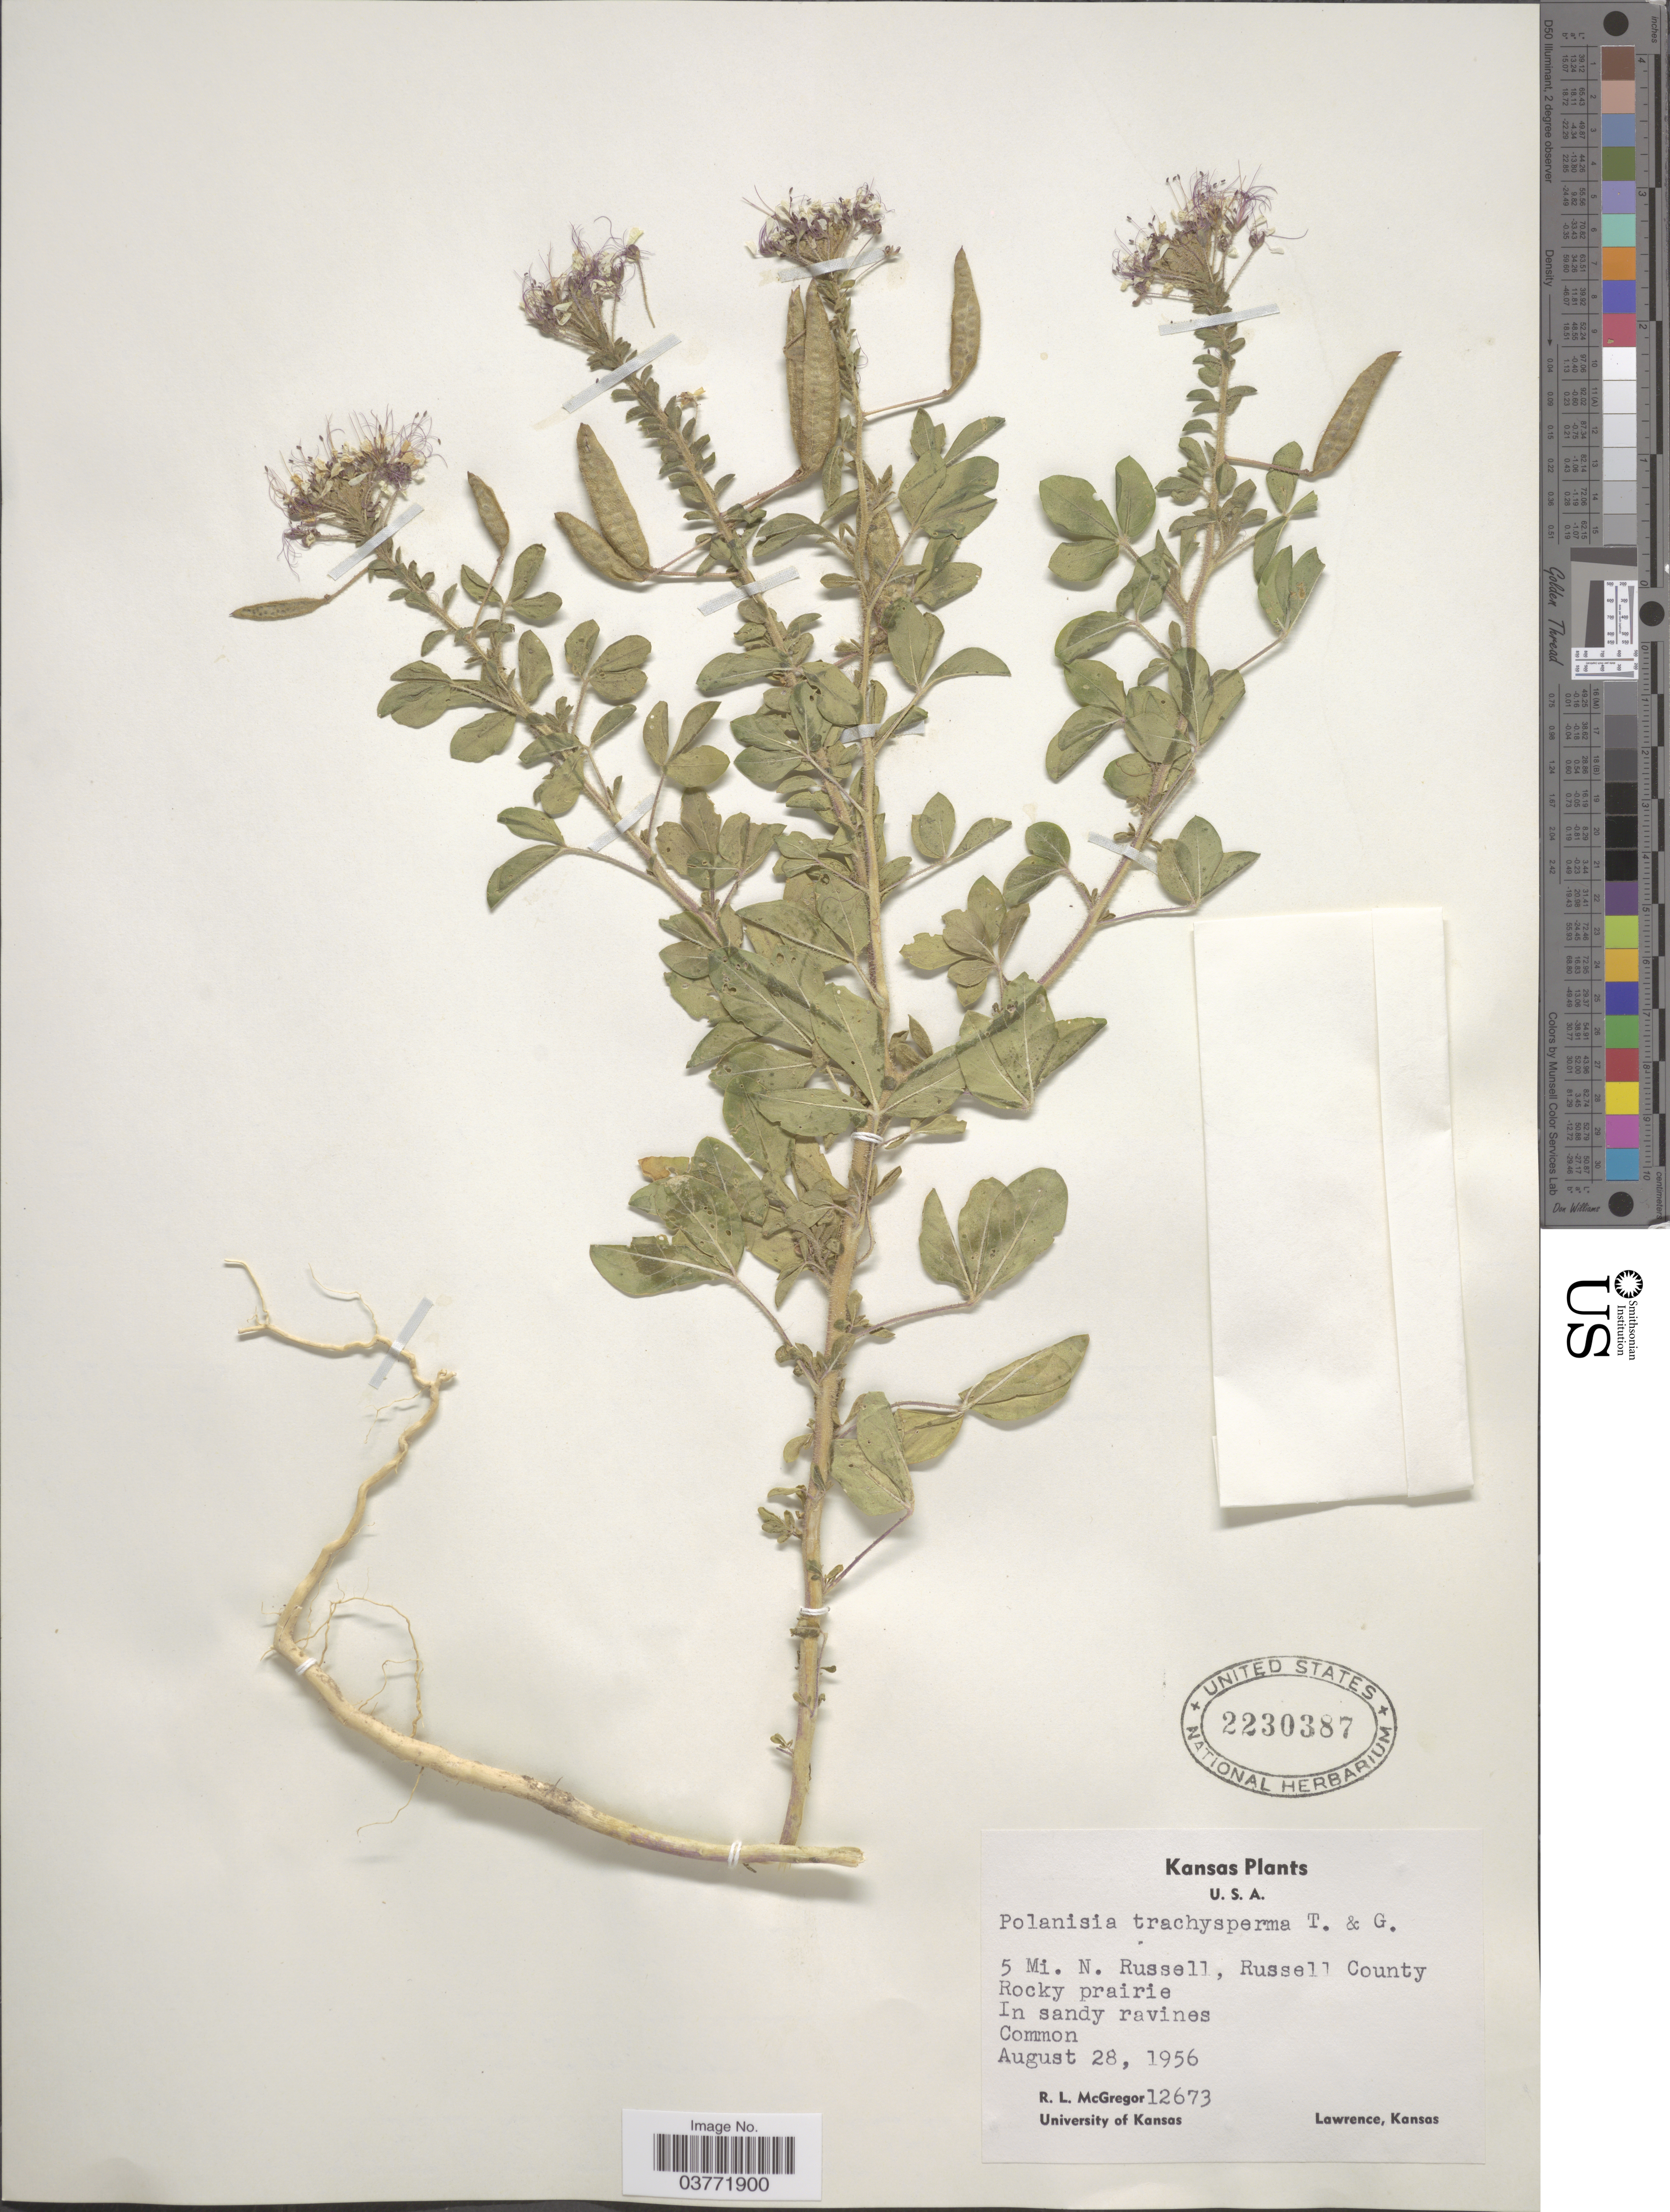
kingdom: Plantae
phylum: Tracheophyta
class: Magnoliopsida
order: Brassicales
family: Cleomaceae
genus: Polanisia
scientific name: Polanisia trachysperma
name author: Torr. & A. Gray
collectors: R. McGregor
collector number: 12673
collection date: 1956-08-28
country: United States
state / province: Kansas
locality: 5 Mi. N. Russell, Russell County Rocky prairie. In sandy ravines.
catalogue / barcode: US 2230387